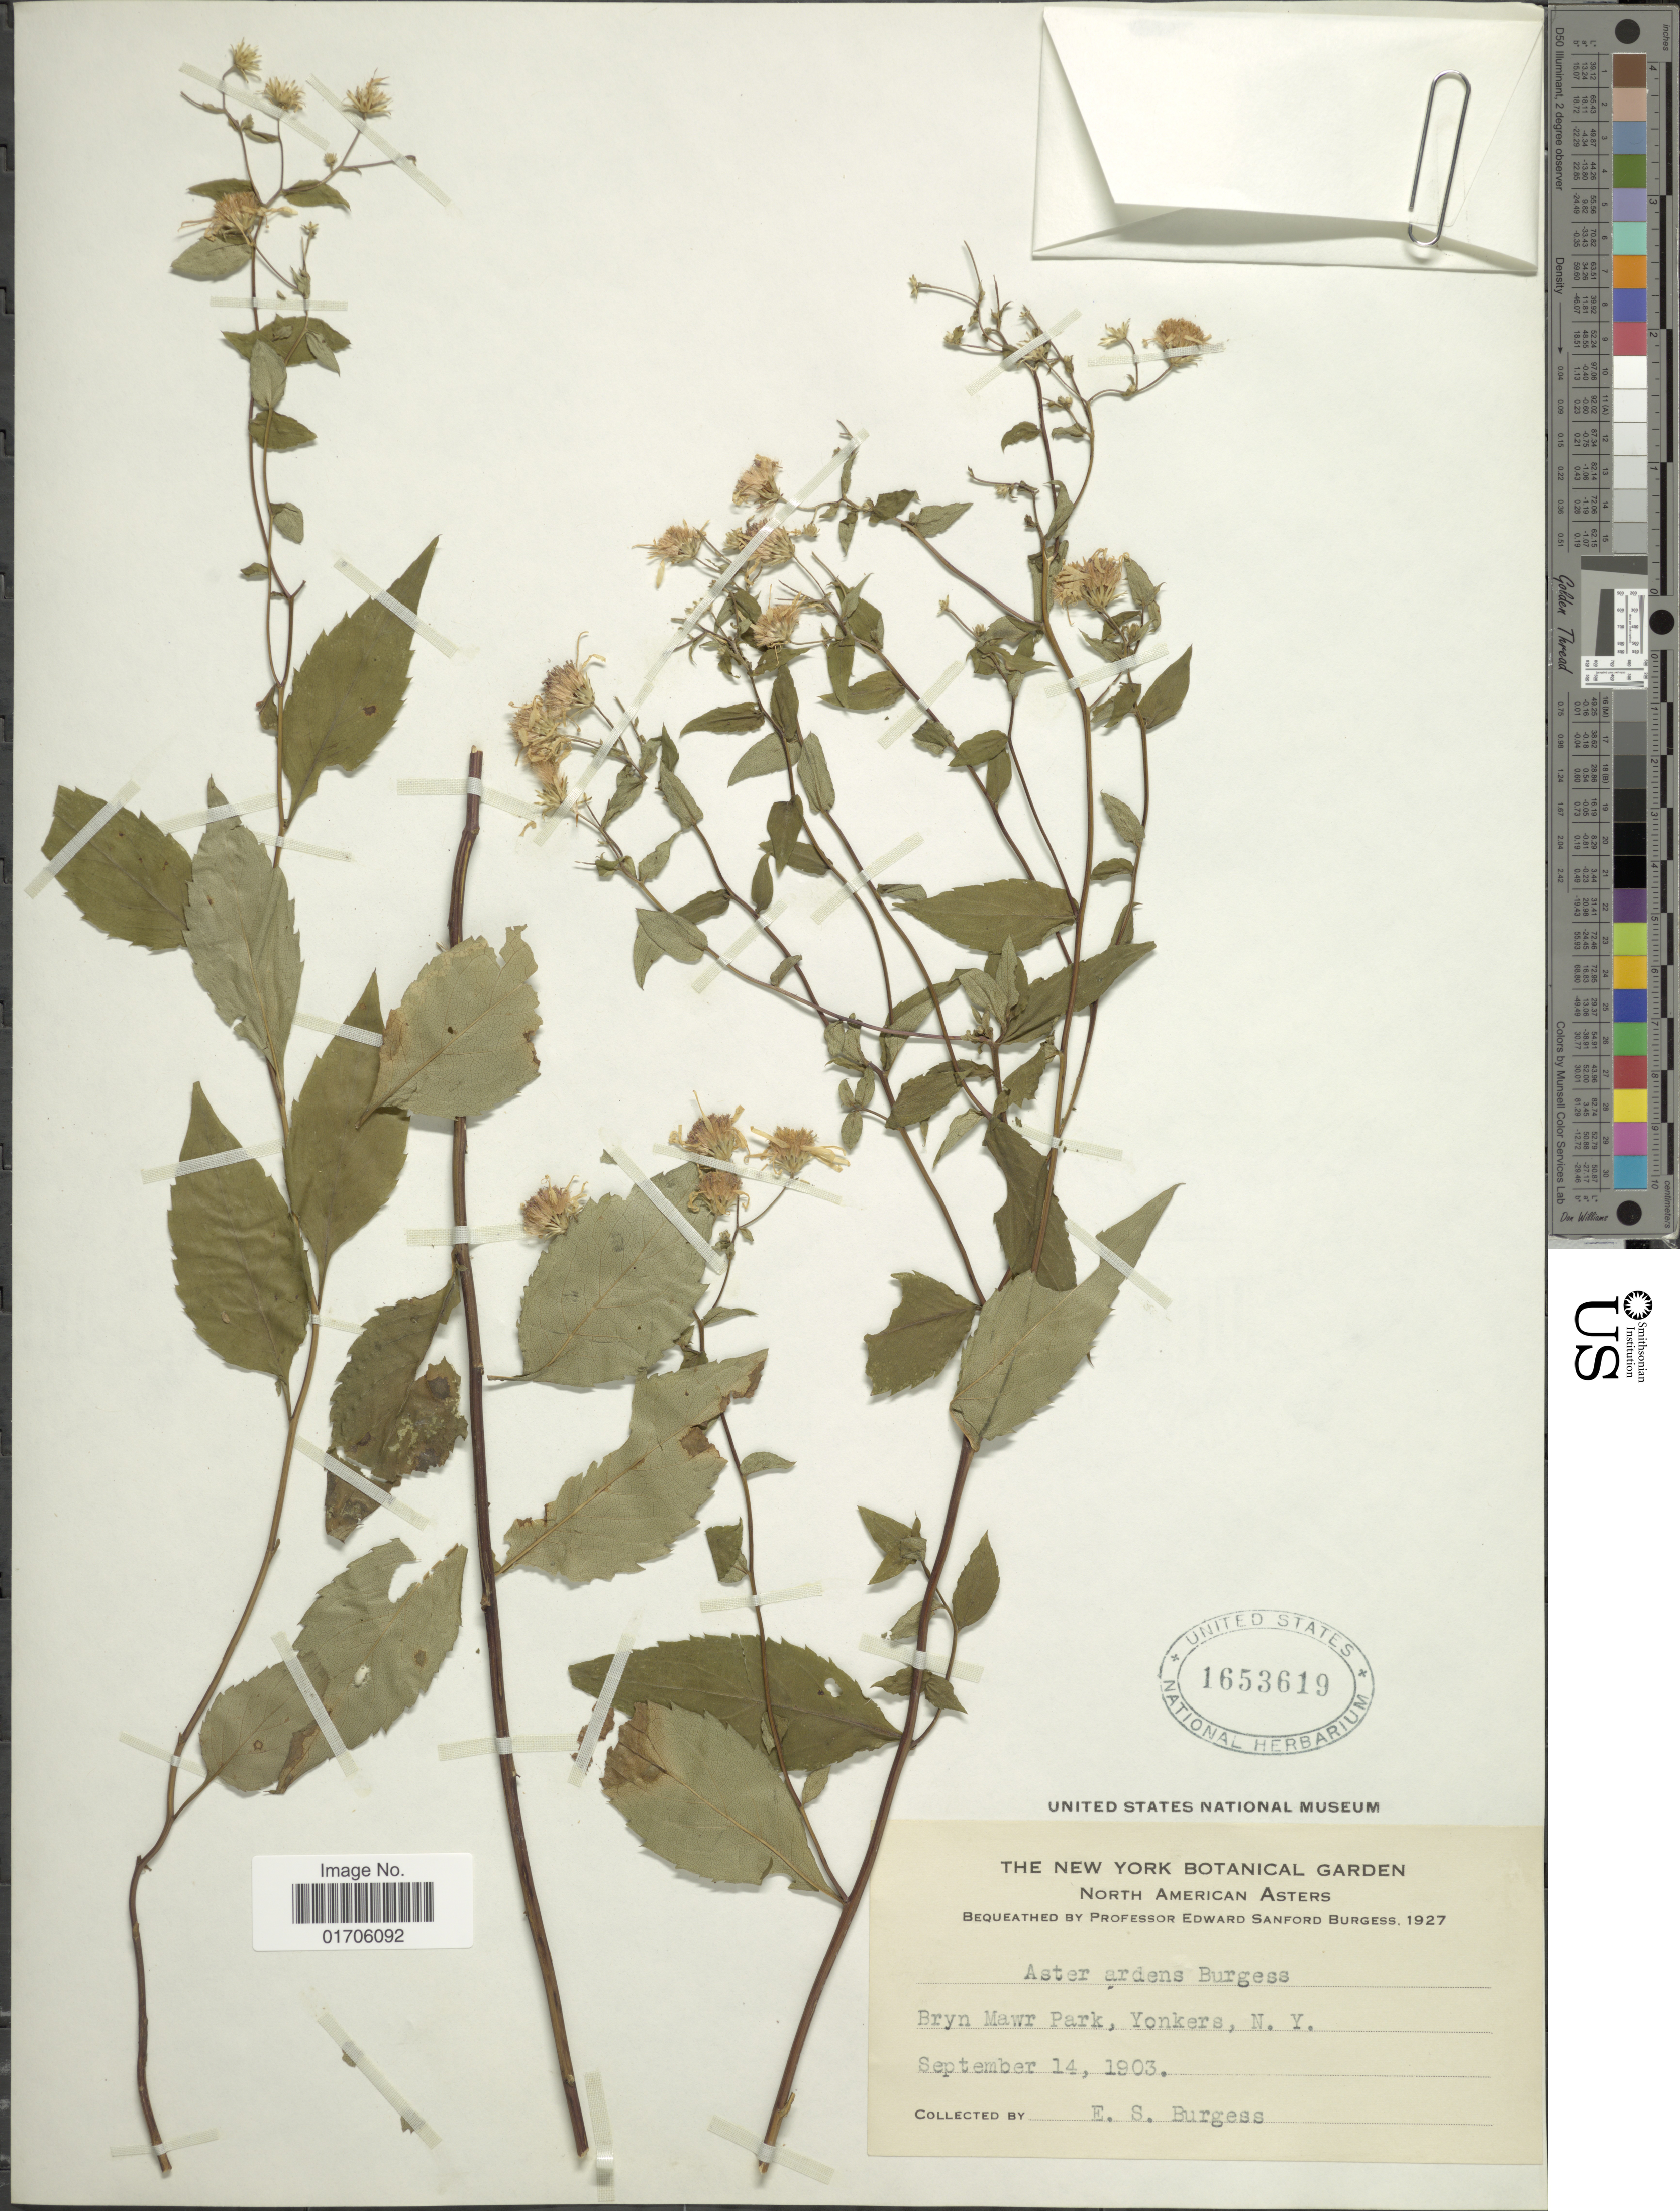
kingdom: Plantae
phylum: Tracheophyta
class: Magnoliopsida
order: Asterales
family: Asteraceae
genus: Aster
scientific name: Aster ardens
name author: E.S. Burgess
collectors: E. Burgess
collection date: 1903-09-14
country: United States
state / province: New York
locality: Bryn Mawr Park, Yonkers, N.Y.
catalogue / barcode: US 1653619